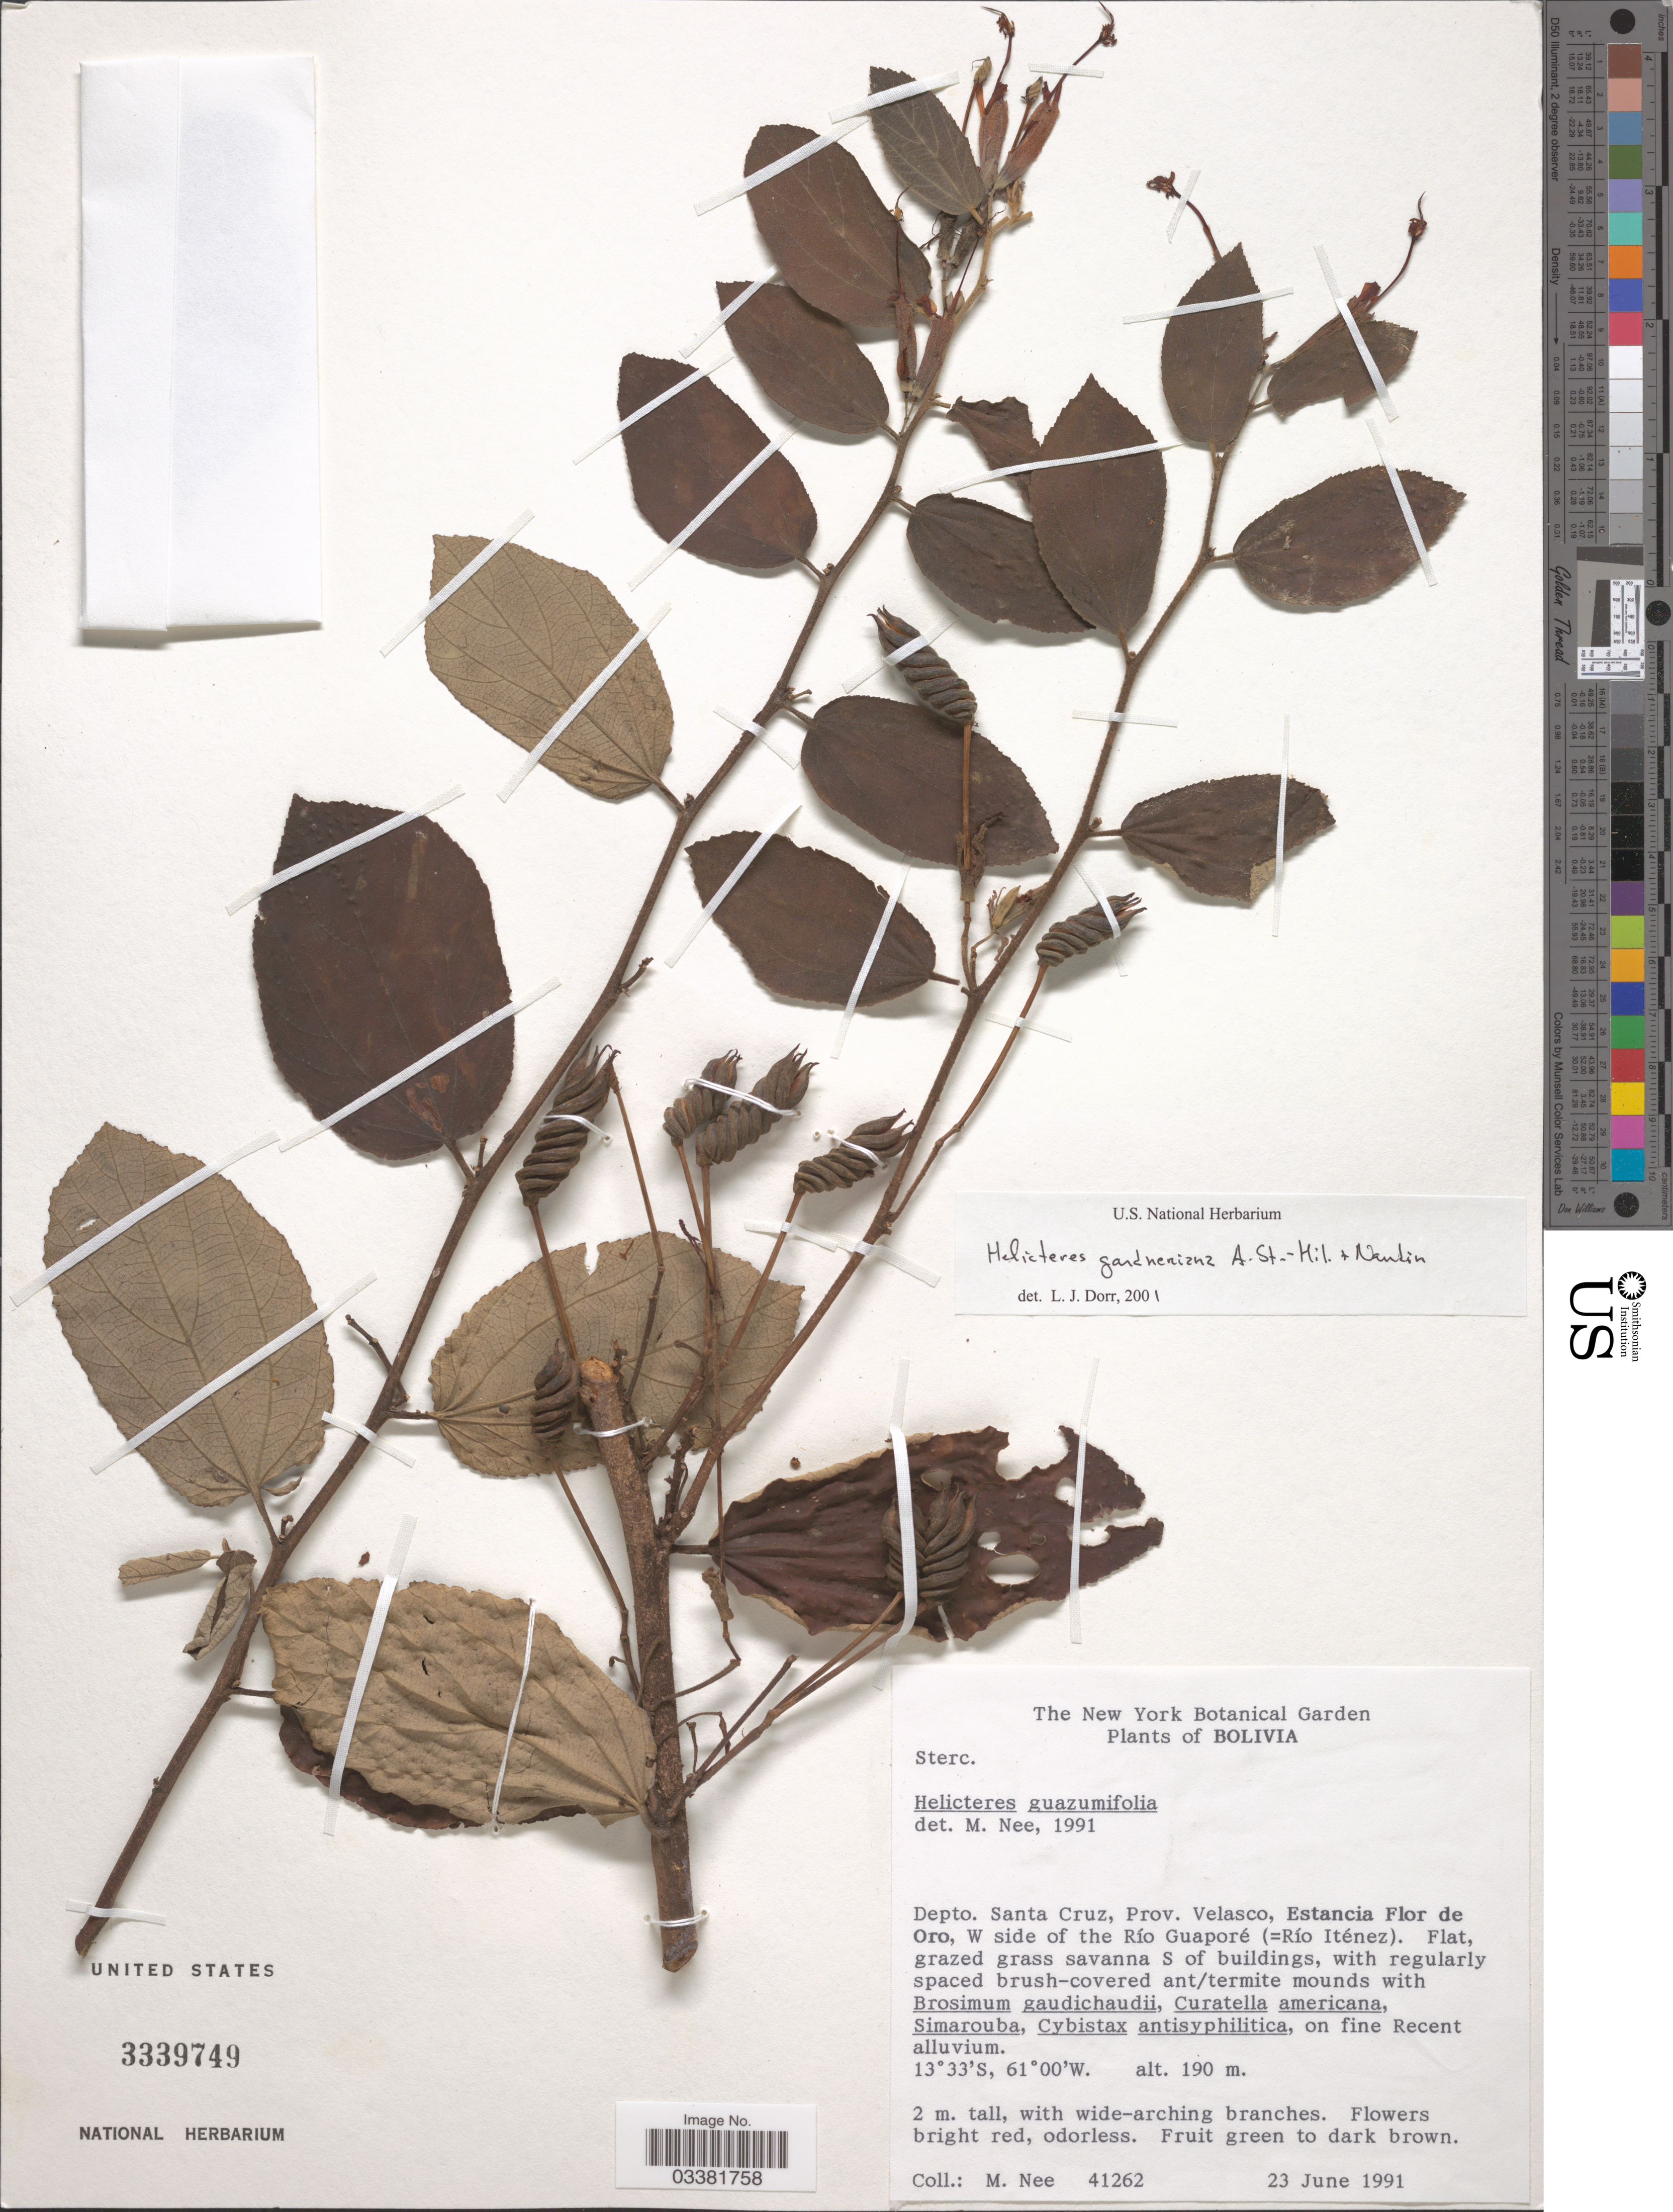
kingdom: Plantae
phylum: Tracheophyta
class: Magnoliopsida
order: Malvales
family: Malvaceae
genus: Helicteres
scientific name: Helicteres gardneriana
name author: A. St.-Hil. & Naudin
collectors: M. Nee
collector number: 41262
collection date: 1991-06-23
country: Bolivia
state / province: Santa Cruz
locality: Depto. Santa Cruz, Prov. Velasco, Estancia Flor de Oro, W side of the Río Guaporé (=Río Iténez).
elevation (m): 190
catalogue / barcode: US 3339749